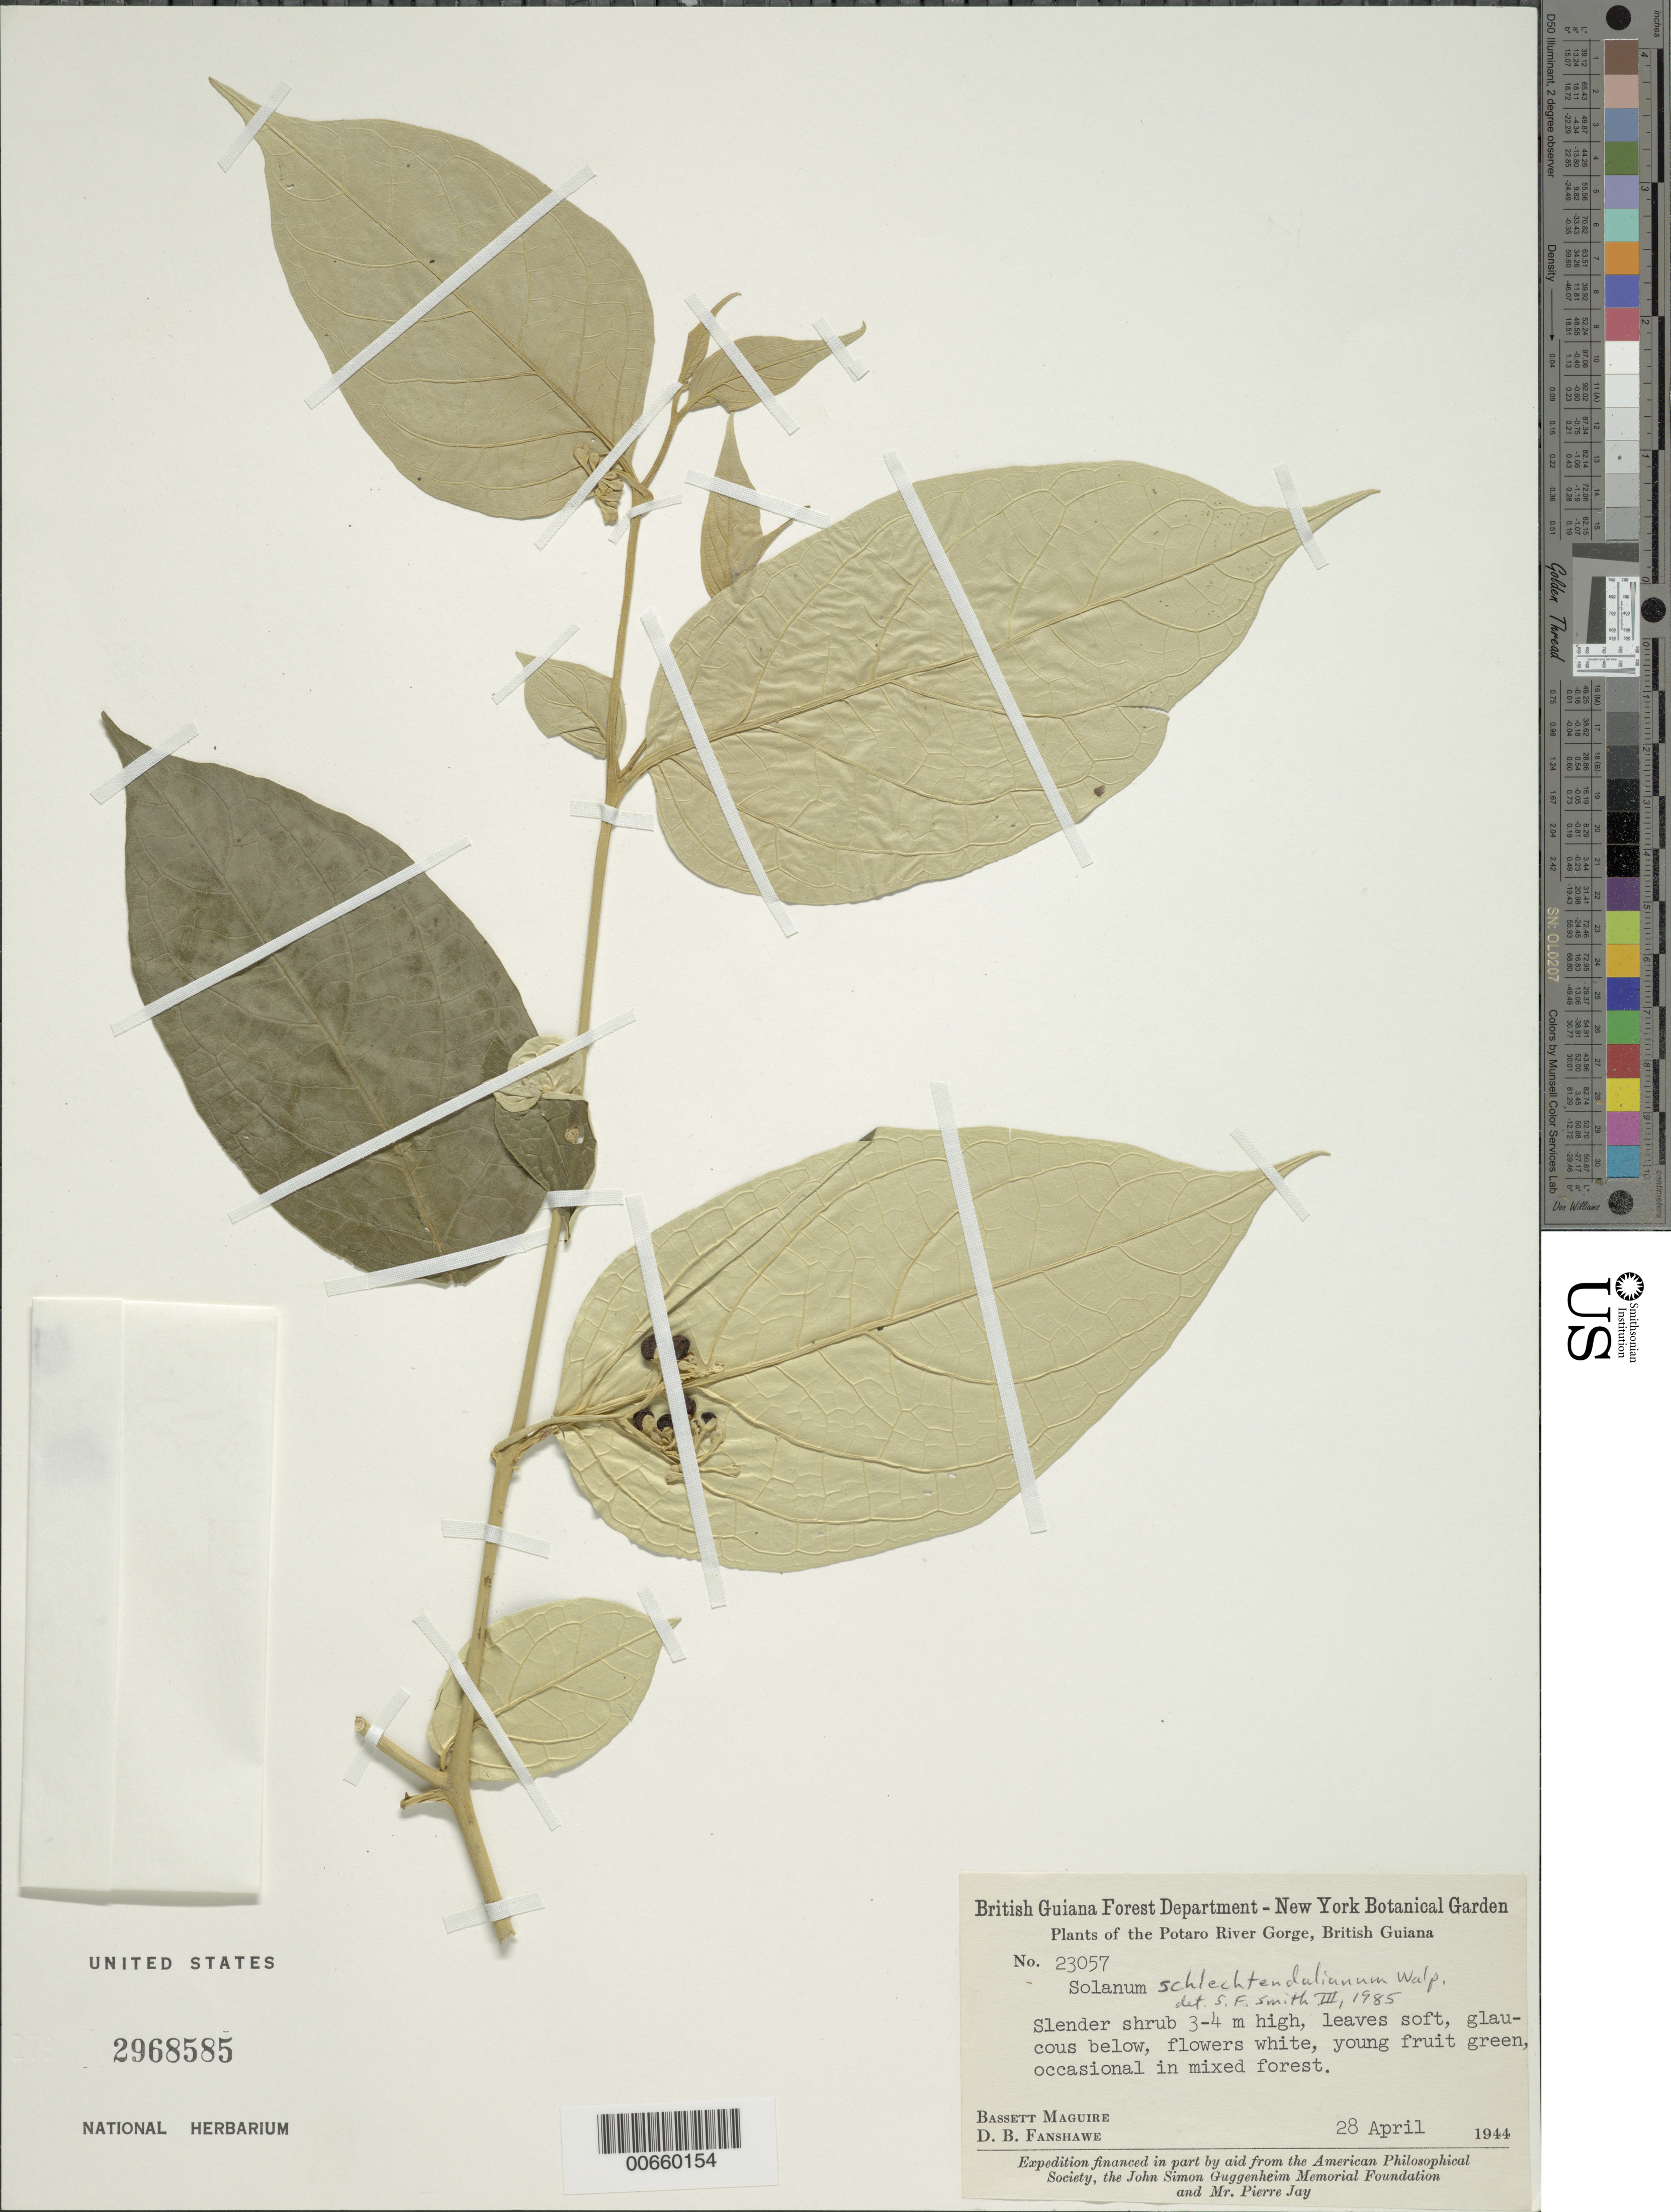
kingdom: Plantae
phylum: Tracheophyta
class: Magnoliopsida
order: Solanales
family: Solanaceae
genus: Solanum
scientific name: Solanum distichophyllum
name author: Sendtn.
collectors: B. Maguire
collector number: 23057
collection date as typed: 4 Apr 1944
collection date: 1944-04-04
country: Guyana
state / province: Potaro-Siparuni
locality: Potaro R. Gorge, trail from Tukeit to Kaiatuk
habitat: Mixed forest.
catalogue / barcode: US 2968585